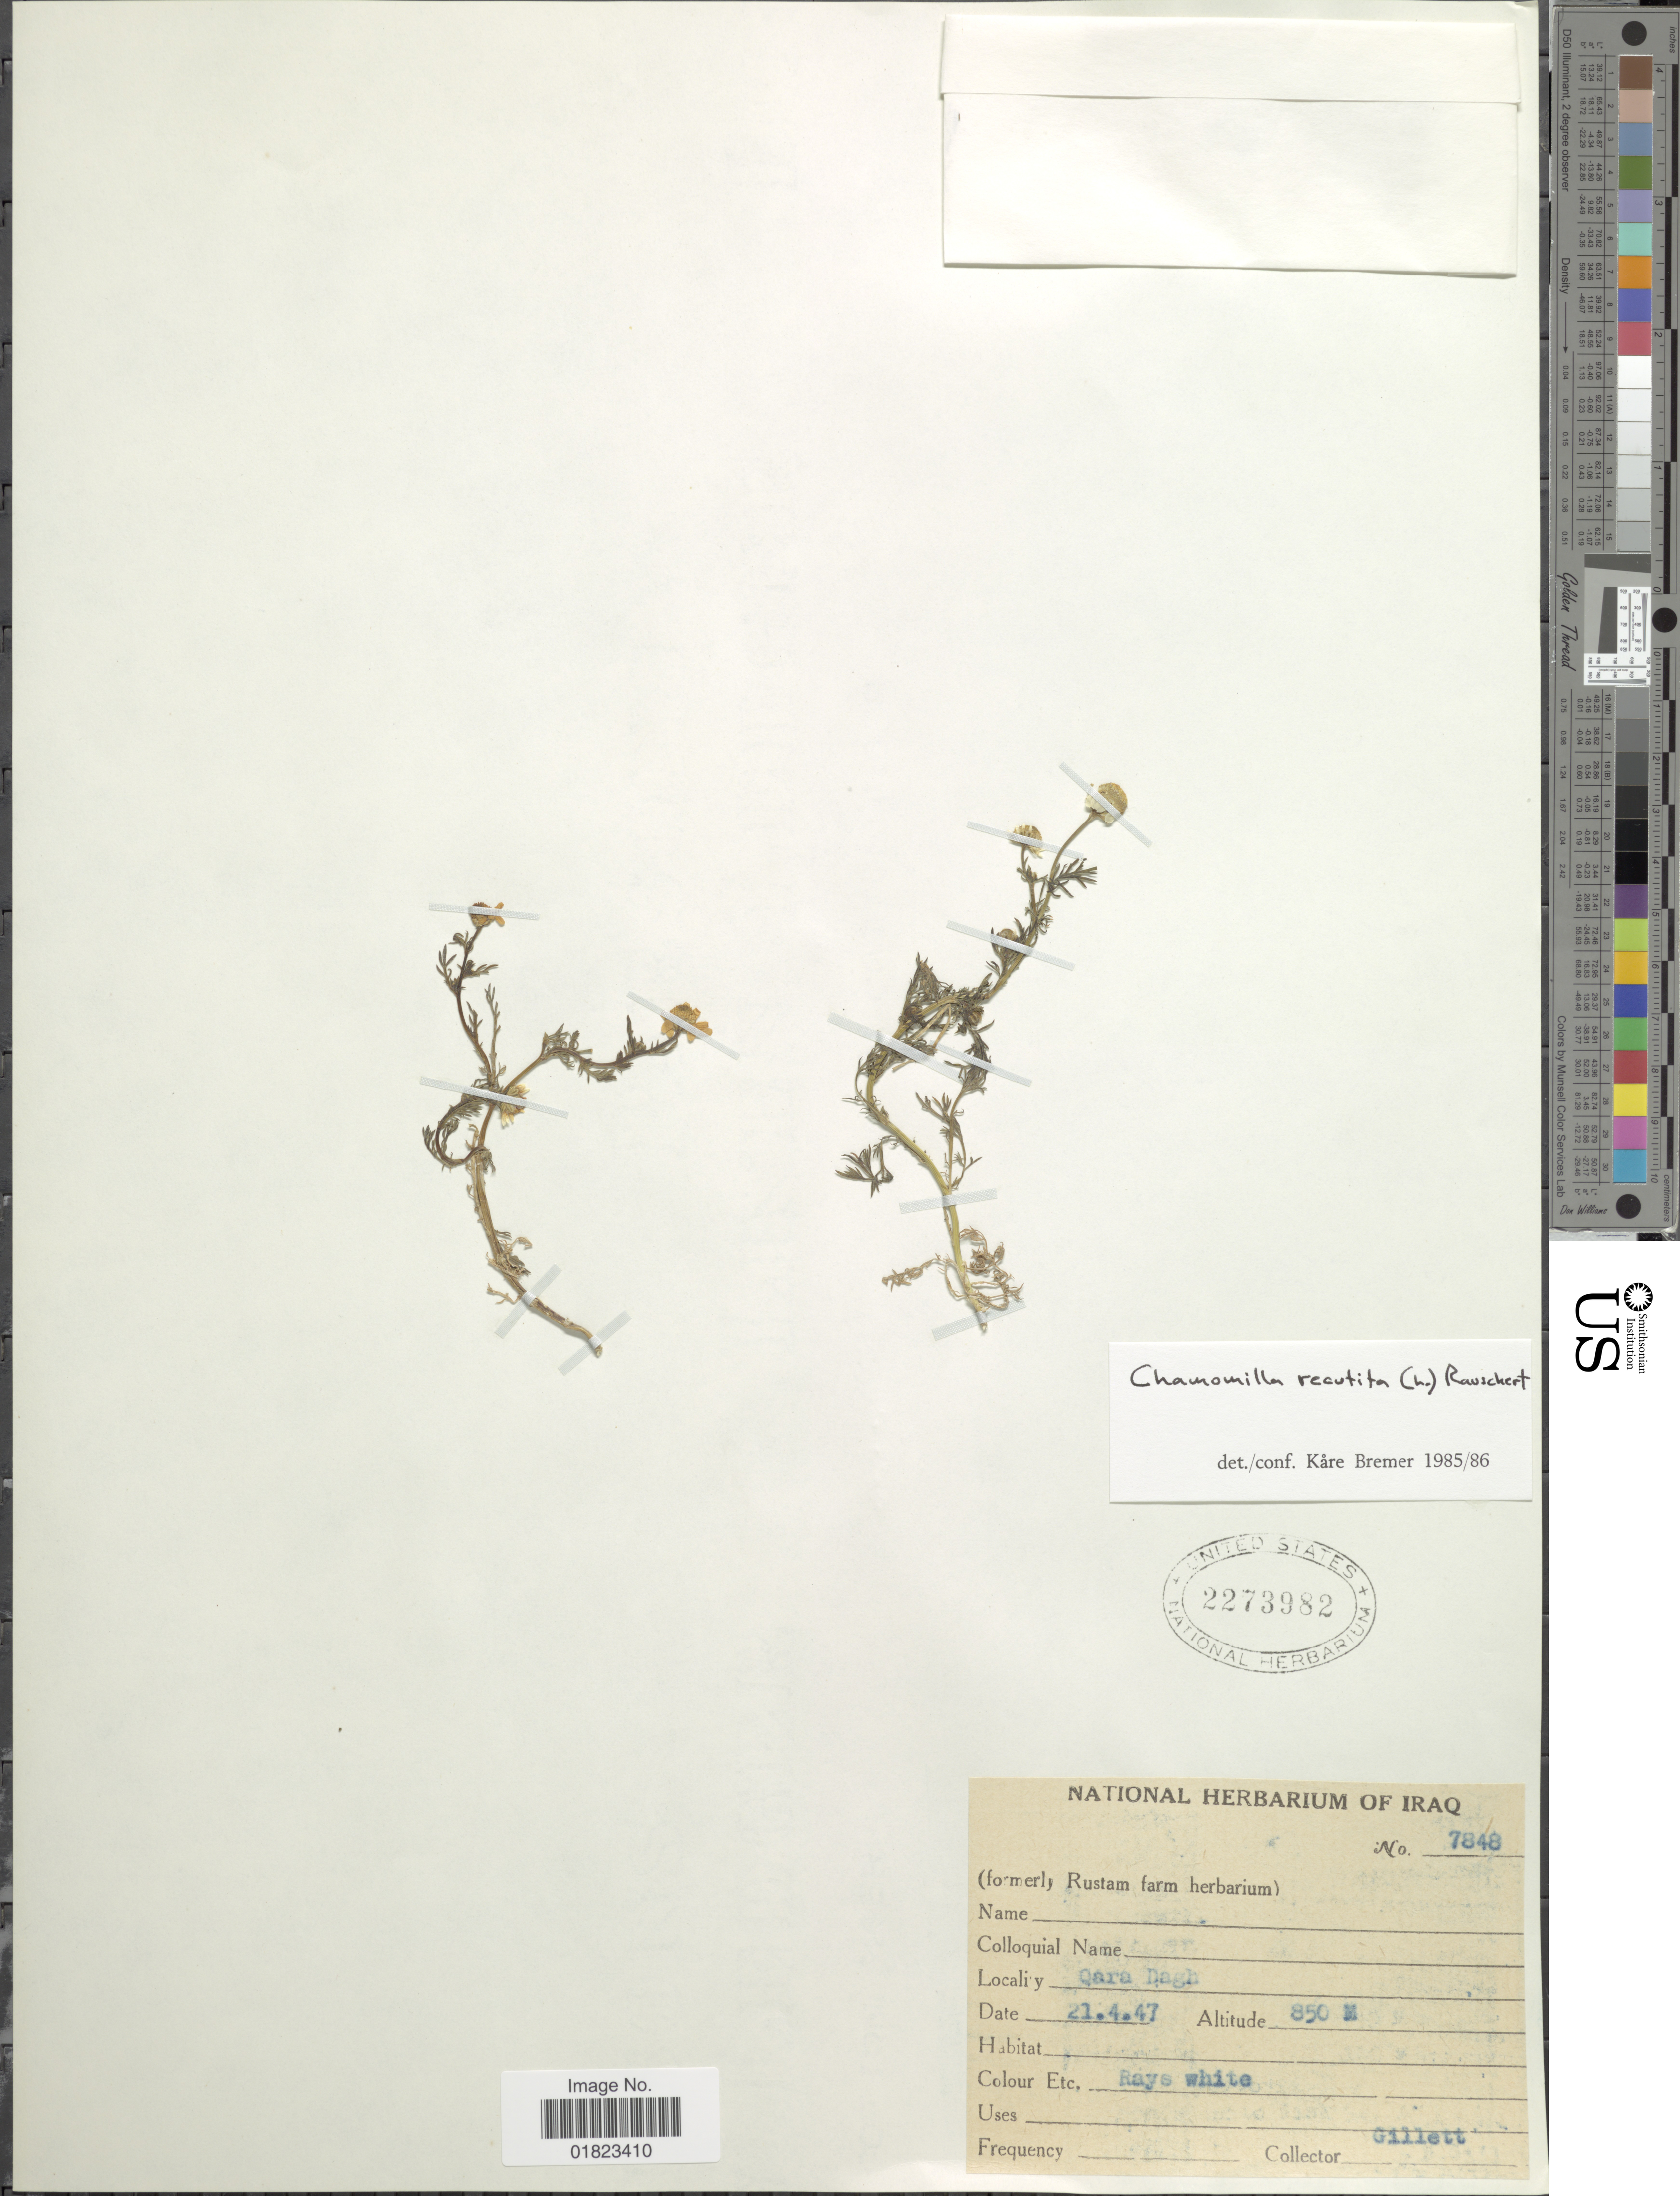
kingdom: Plantae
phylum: Tracheophyta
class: Magnoliopsida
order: Asterales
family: Asteraceae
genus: Matricaria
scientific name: Matricaria recutita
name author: L.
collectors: Gillett, --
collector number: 7848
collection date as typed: Transcribed d/m/y: 21/4/47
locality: Qara Dagh.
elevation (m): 850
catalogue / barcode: US 2273982